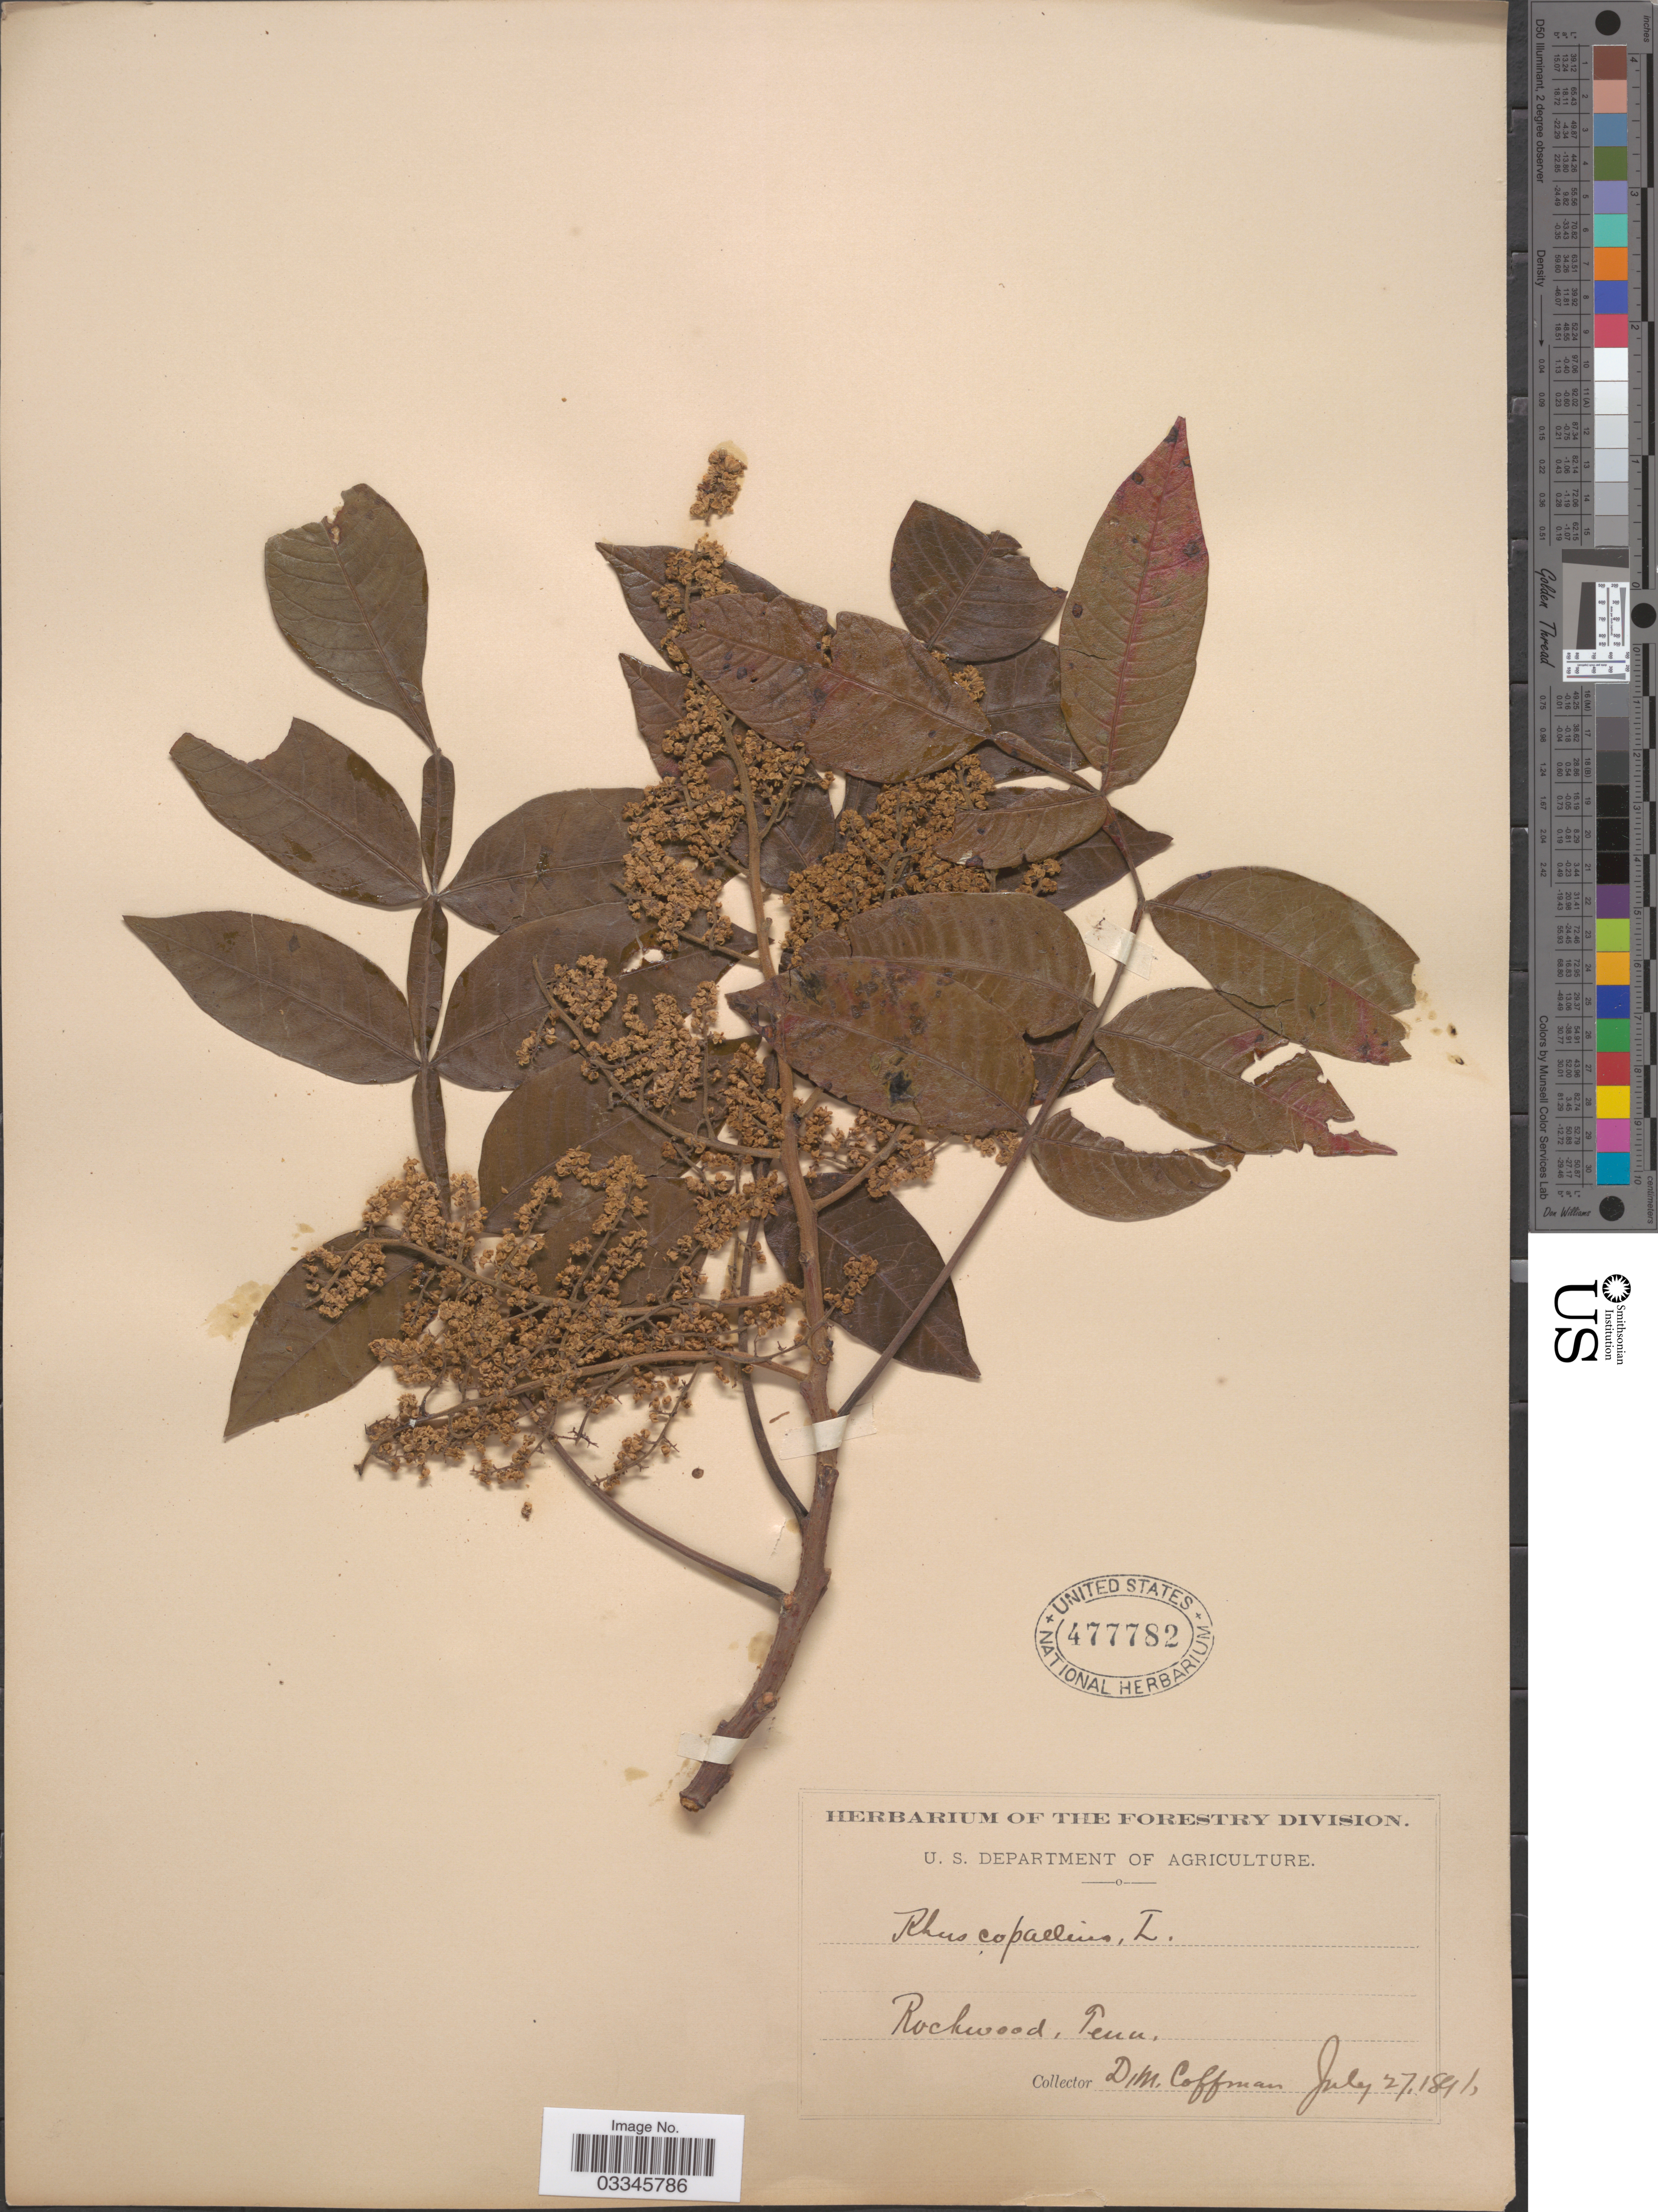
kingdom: Plantae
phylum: Tracheophyta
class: Magnoliopsida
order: Sapindales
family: Anacardiaceae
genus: Rhus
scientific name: Rhus copallinum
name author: L.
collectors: D. M. Coffman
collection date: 1891-07-27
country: United States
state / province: Tennessee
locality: Rockwood.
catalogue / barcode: US 477782